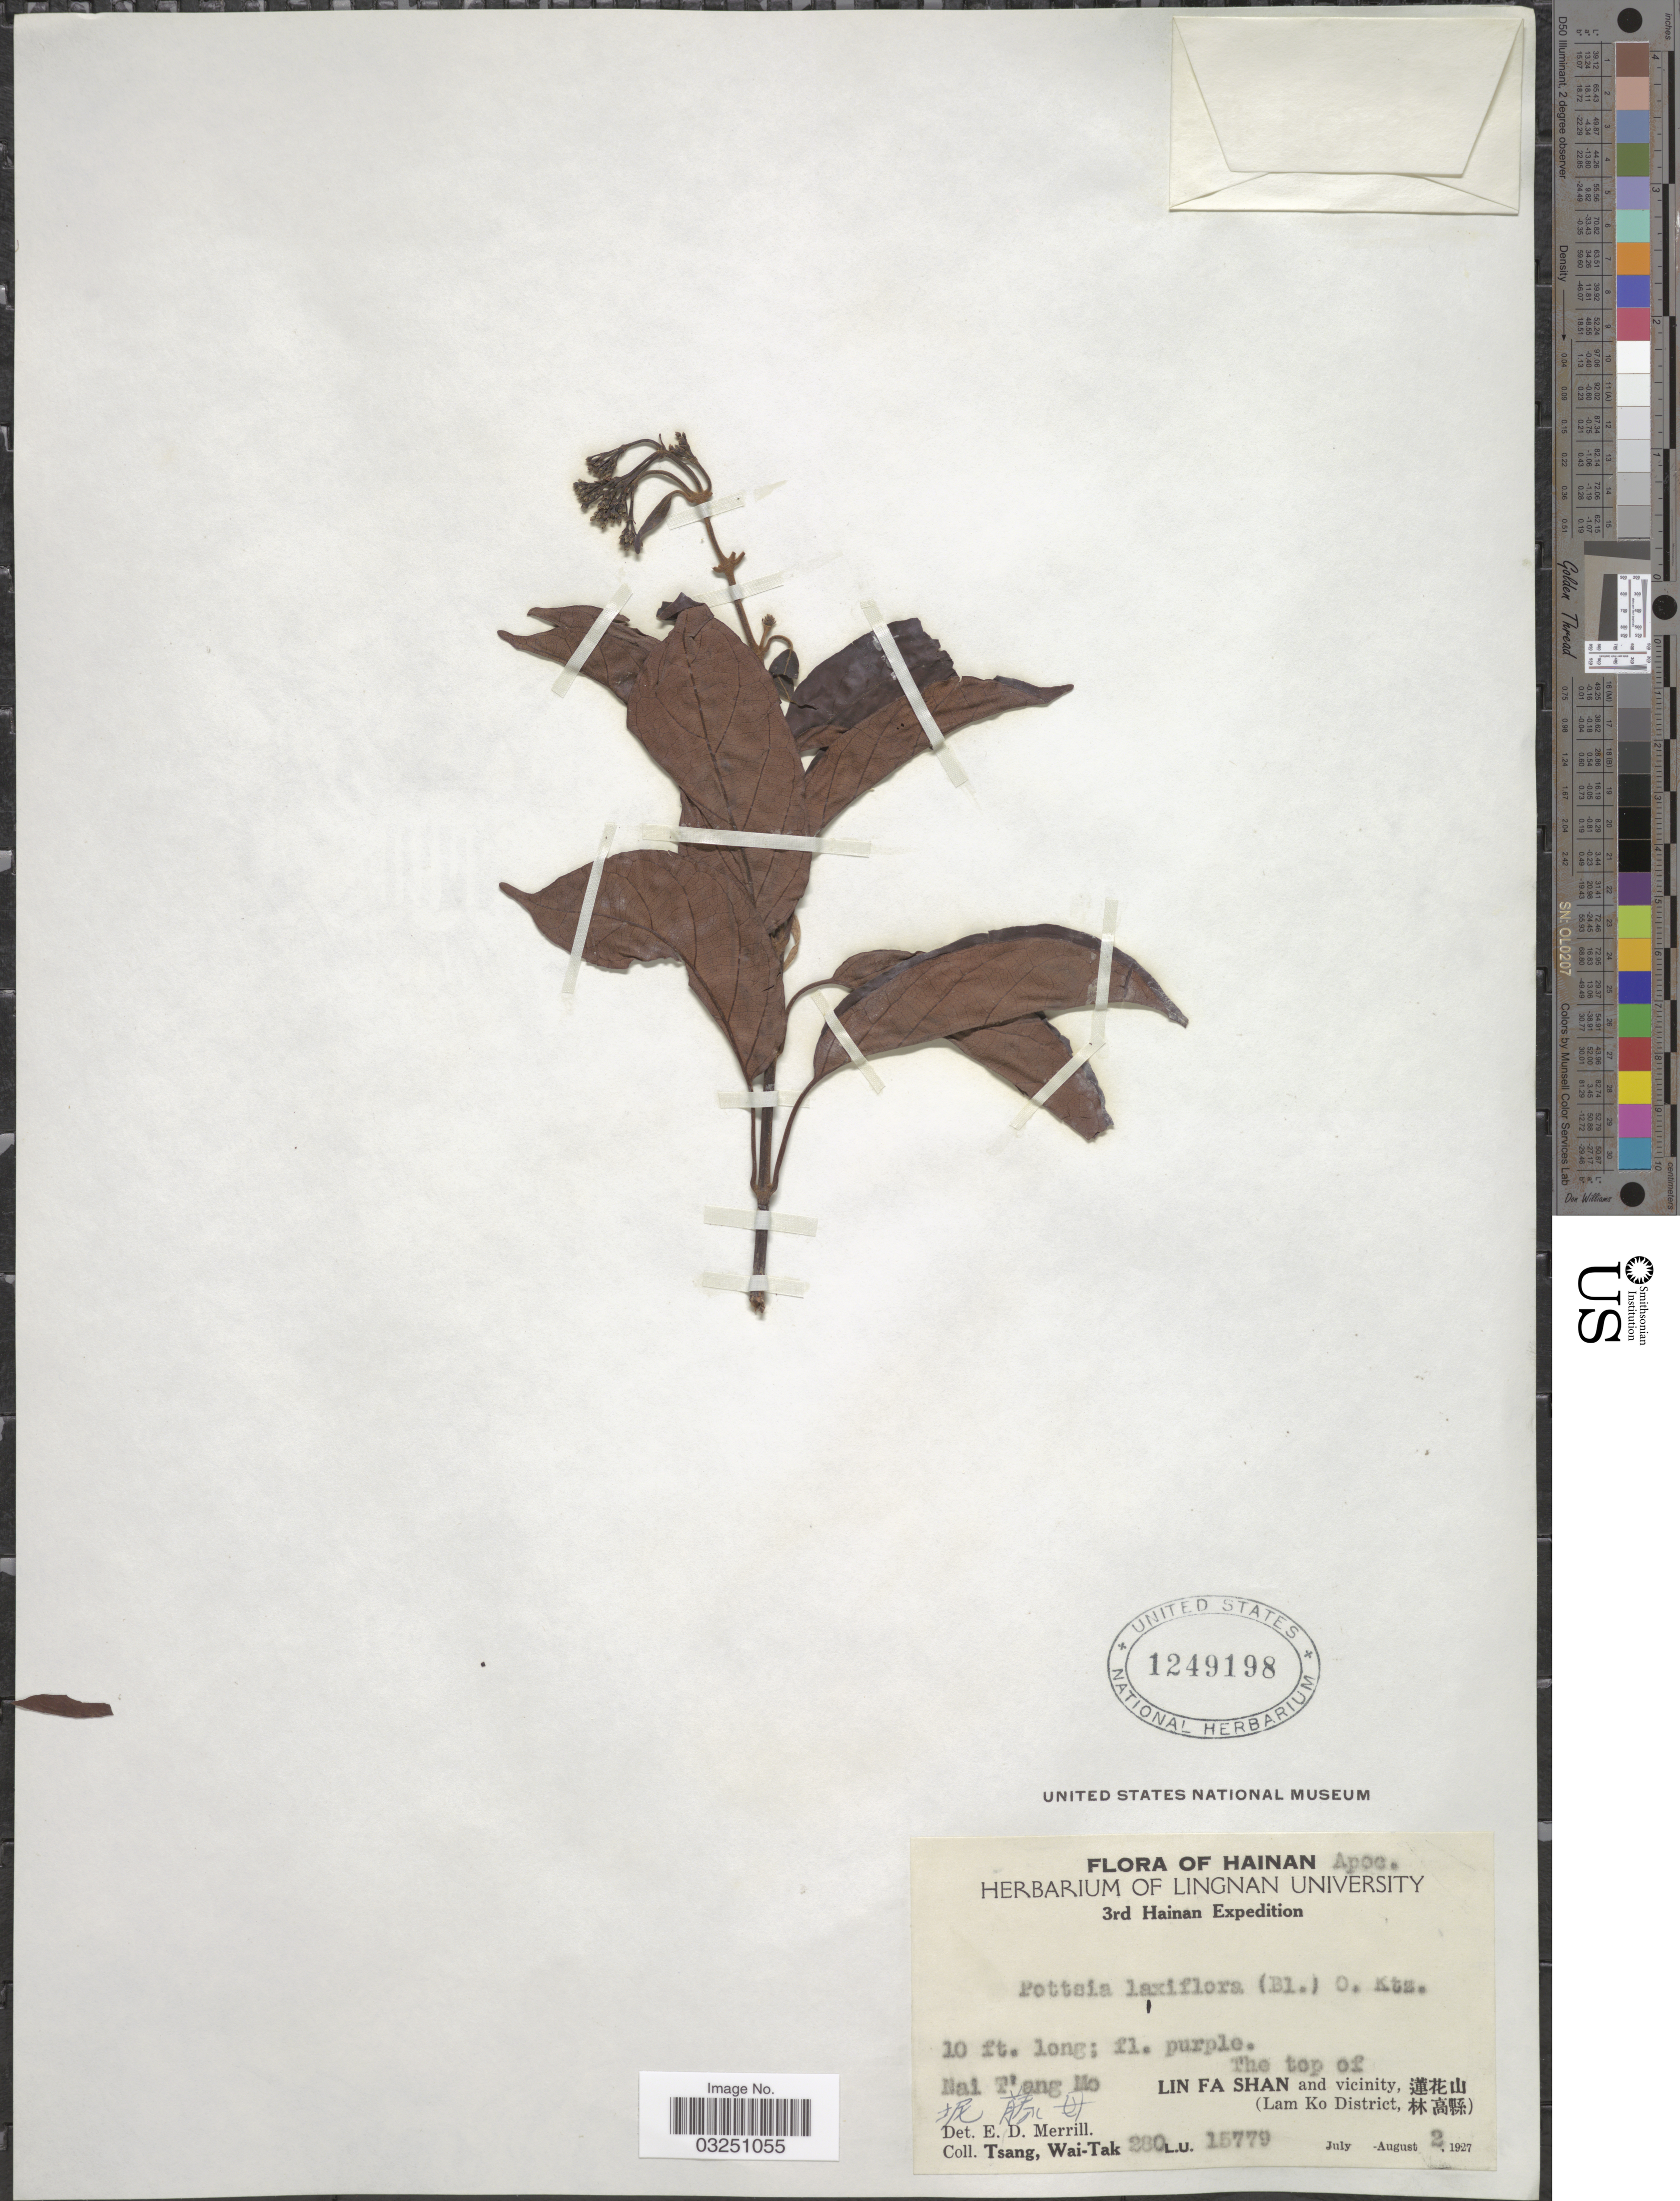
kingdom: Plantae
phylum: Tracheophyta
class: Magnoliopsida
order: Gentianales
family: Apocynaceae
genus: Pottsia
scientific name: Pottsia laxiflora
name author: (Blume) Kuntze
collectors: W. T. Tsang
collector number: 280L.U.15779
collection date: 1927-08-02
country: China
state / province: Hainan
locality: Nai T'ang Mo, The top of Lin Fa Shan and vicinity, X, (Lam Ko District, X).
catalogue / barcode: US 1249198